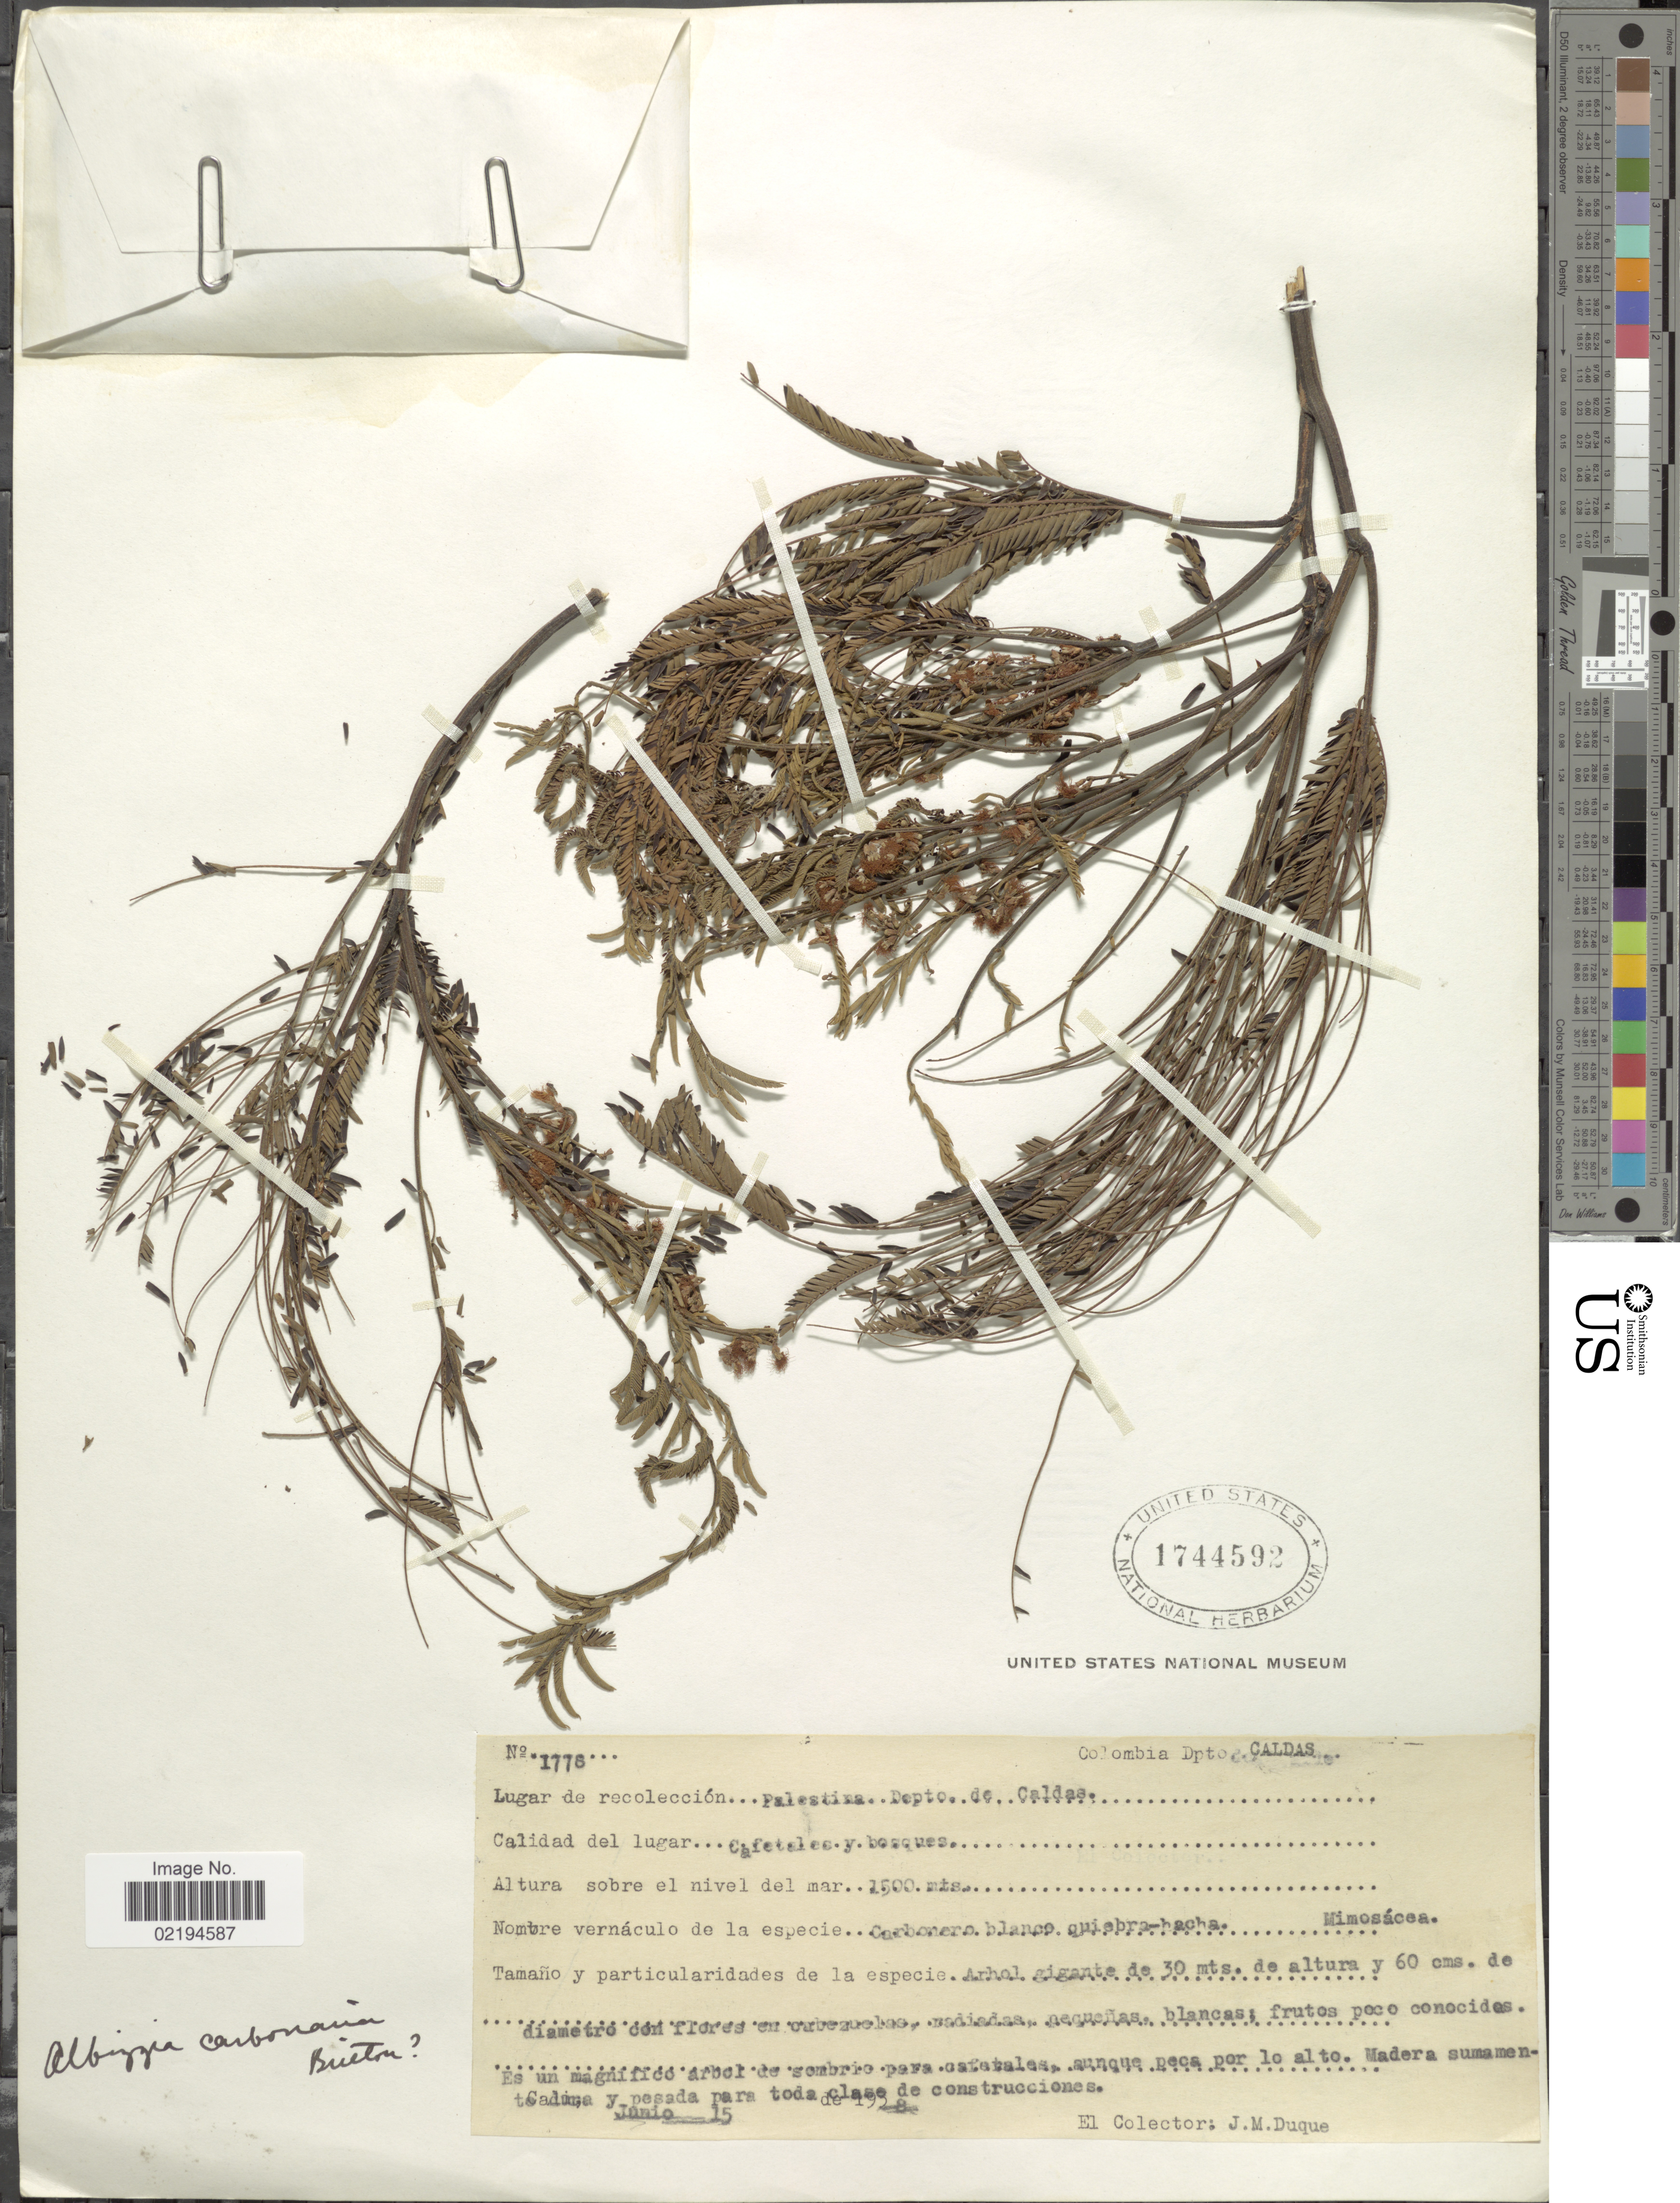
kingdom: Plantae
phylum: Tracheophyta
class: Magnoliopsida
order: Fabales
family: Fabaceae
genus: Pseudosamanea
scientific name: Pseudosamanea carbonaria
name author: (Britton) Koenen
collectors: J. Duque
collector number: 1778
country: Colombia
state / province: Caldas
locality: Palestina.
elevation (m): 1500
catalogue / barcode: US 1744592